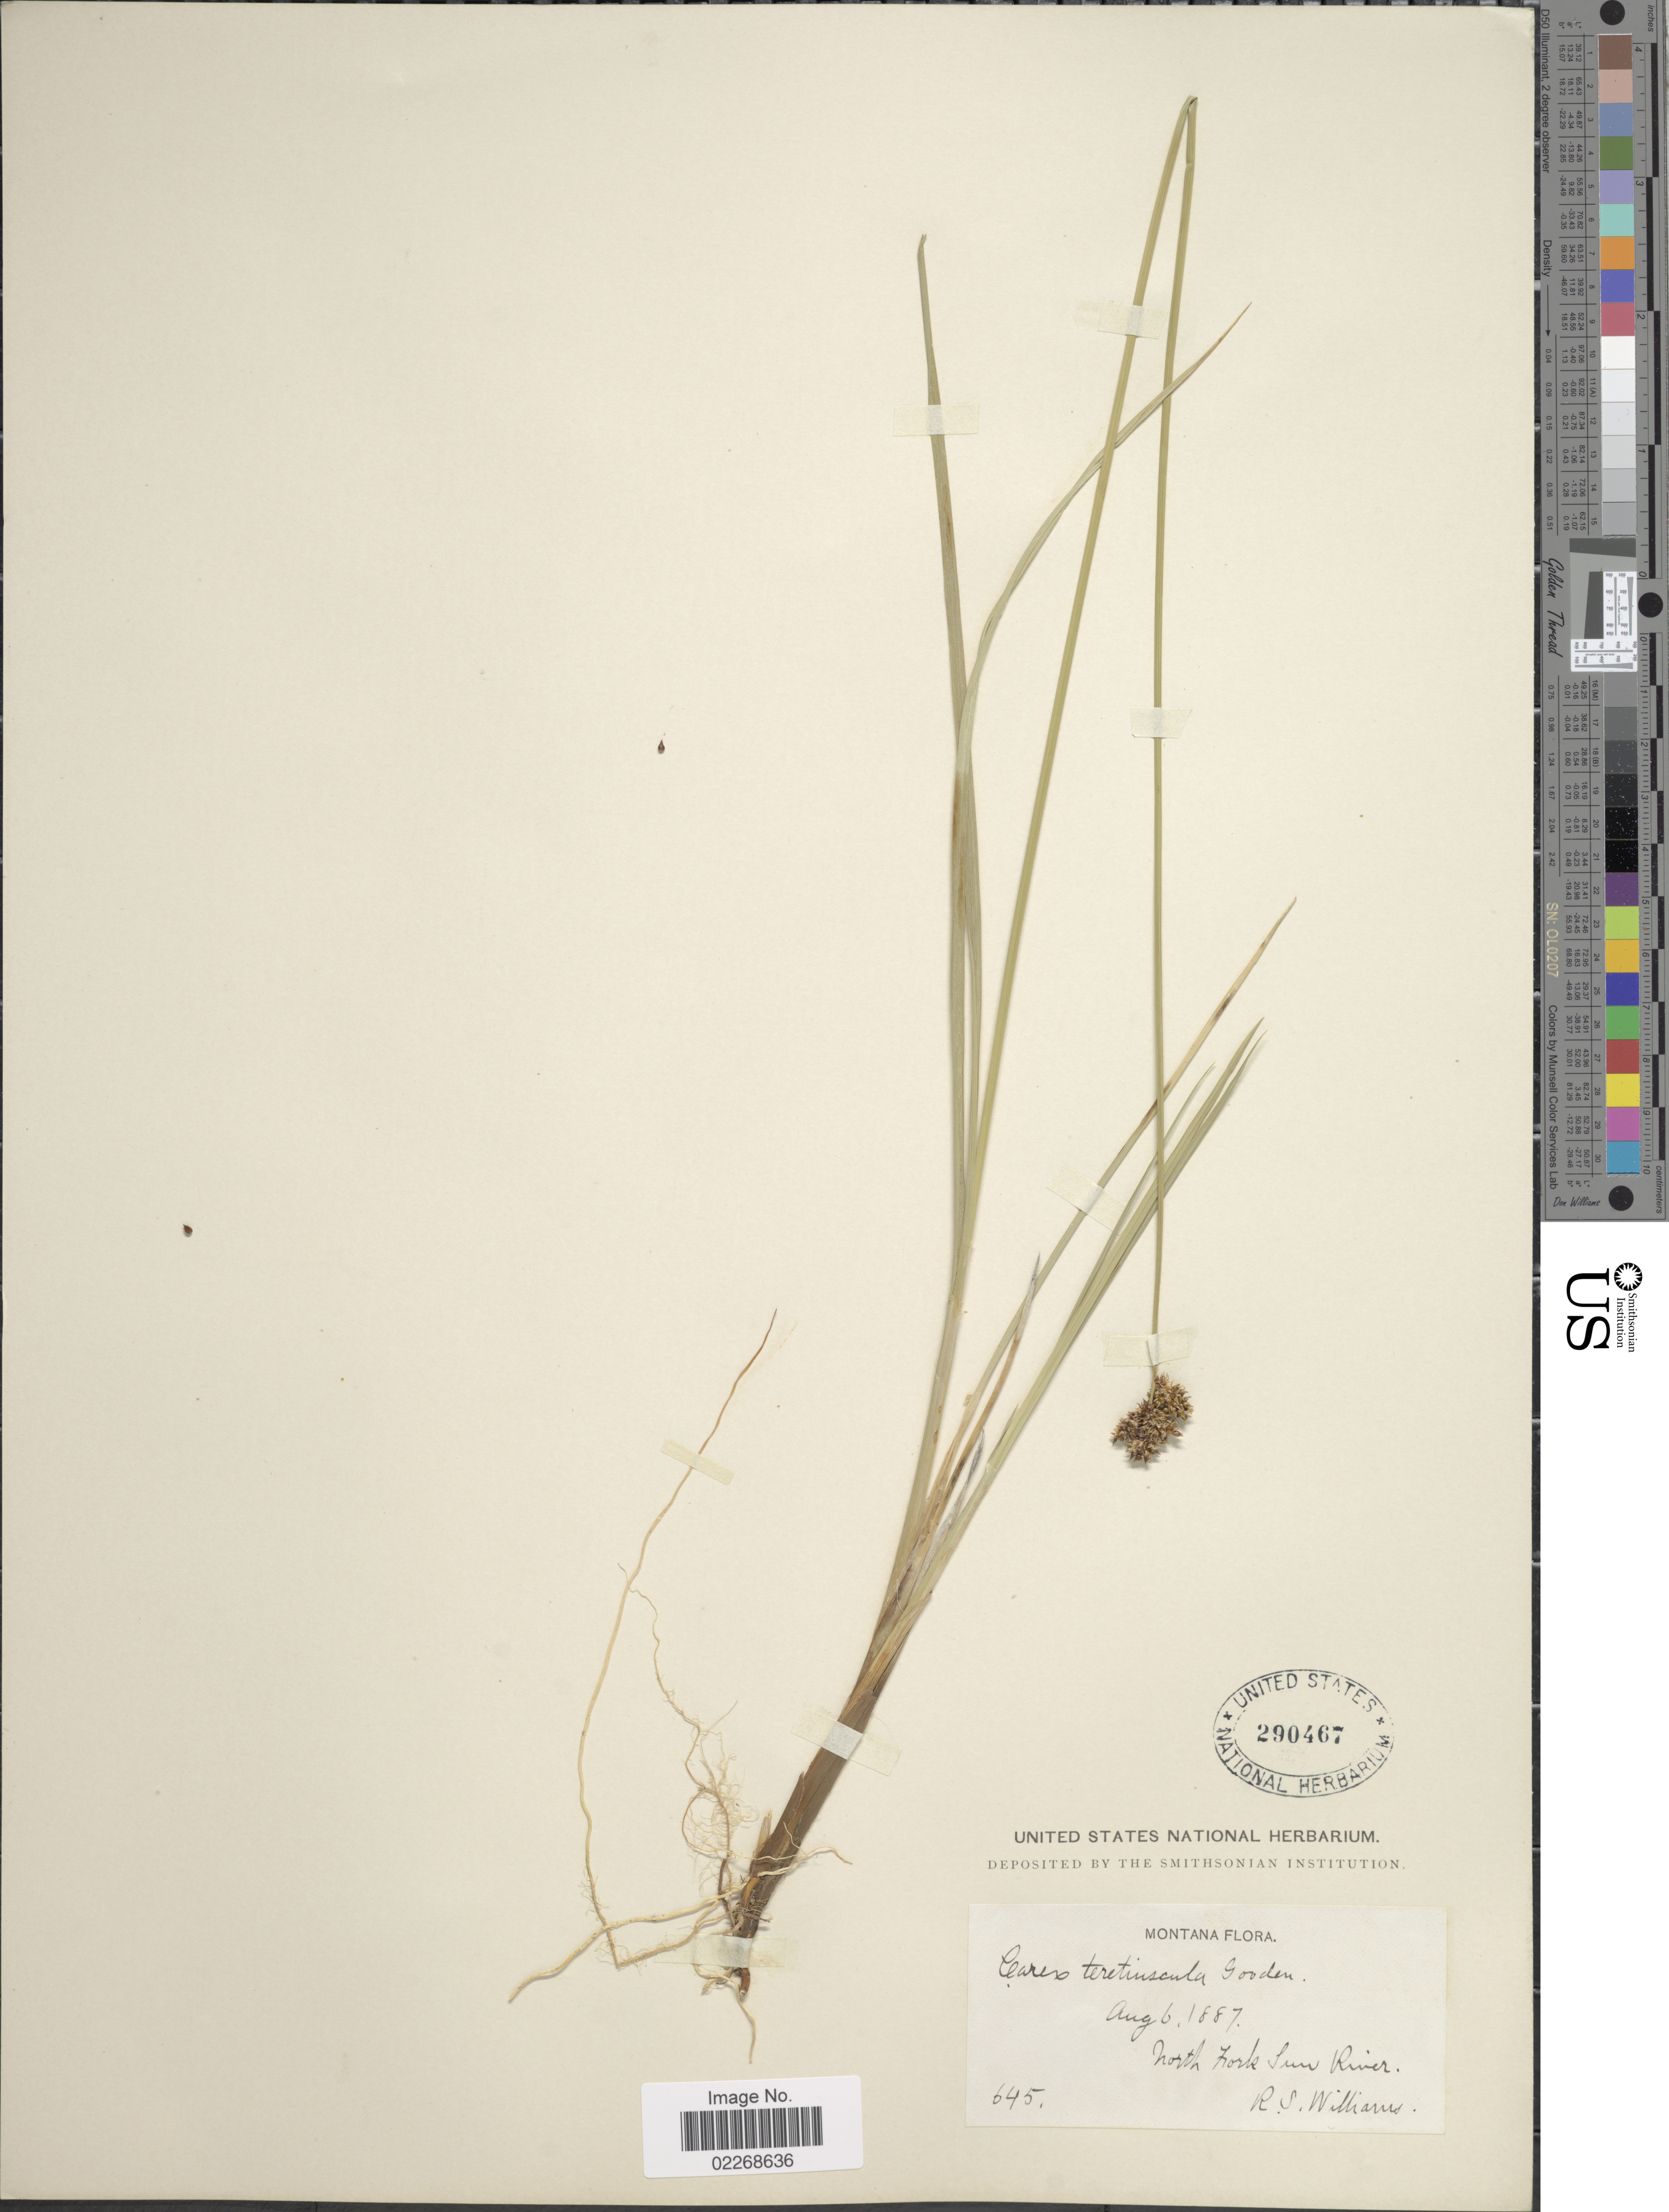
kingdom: Plantae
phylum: Tracheophyta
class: Liliopsida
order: Poales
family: Cyperaceae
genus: Carex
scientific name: Carex diandra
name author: Schrank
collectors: R. S. Williams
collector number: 645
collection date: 1887-08-06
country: United States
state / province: Montana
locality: North Fork Sun River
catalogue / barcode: US 290467